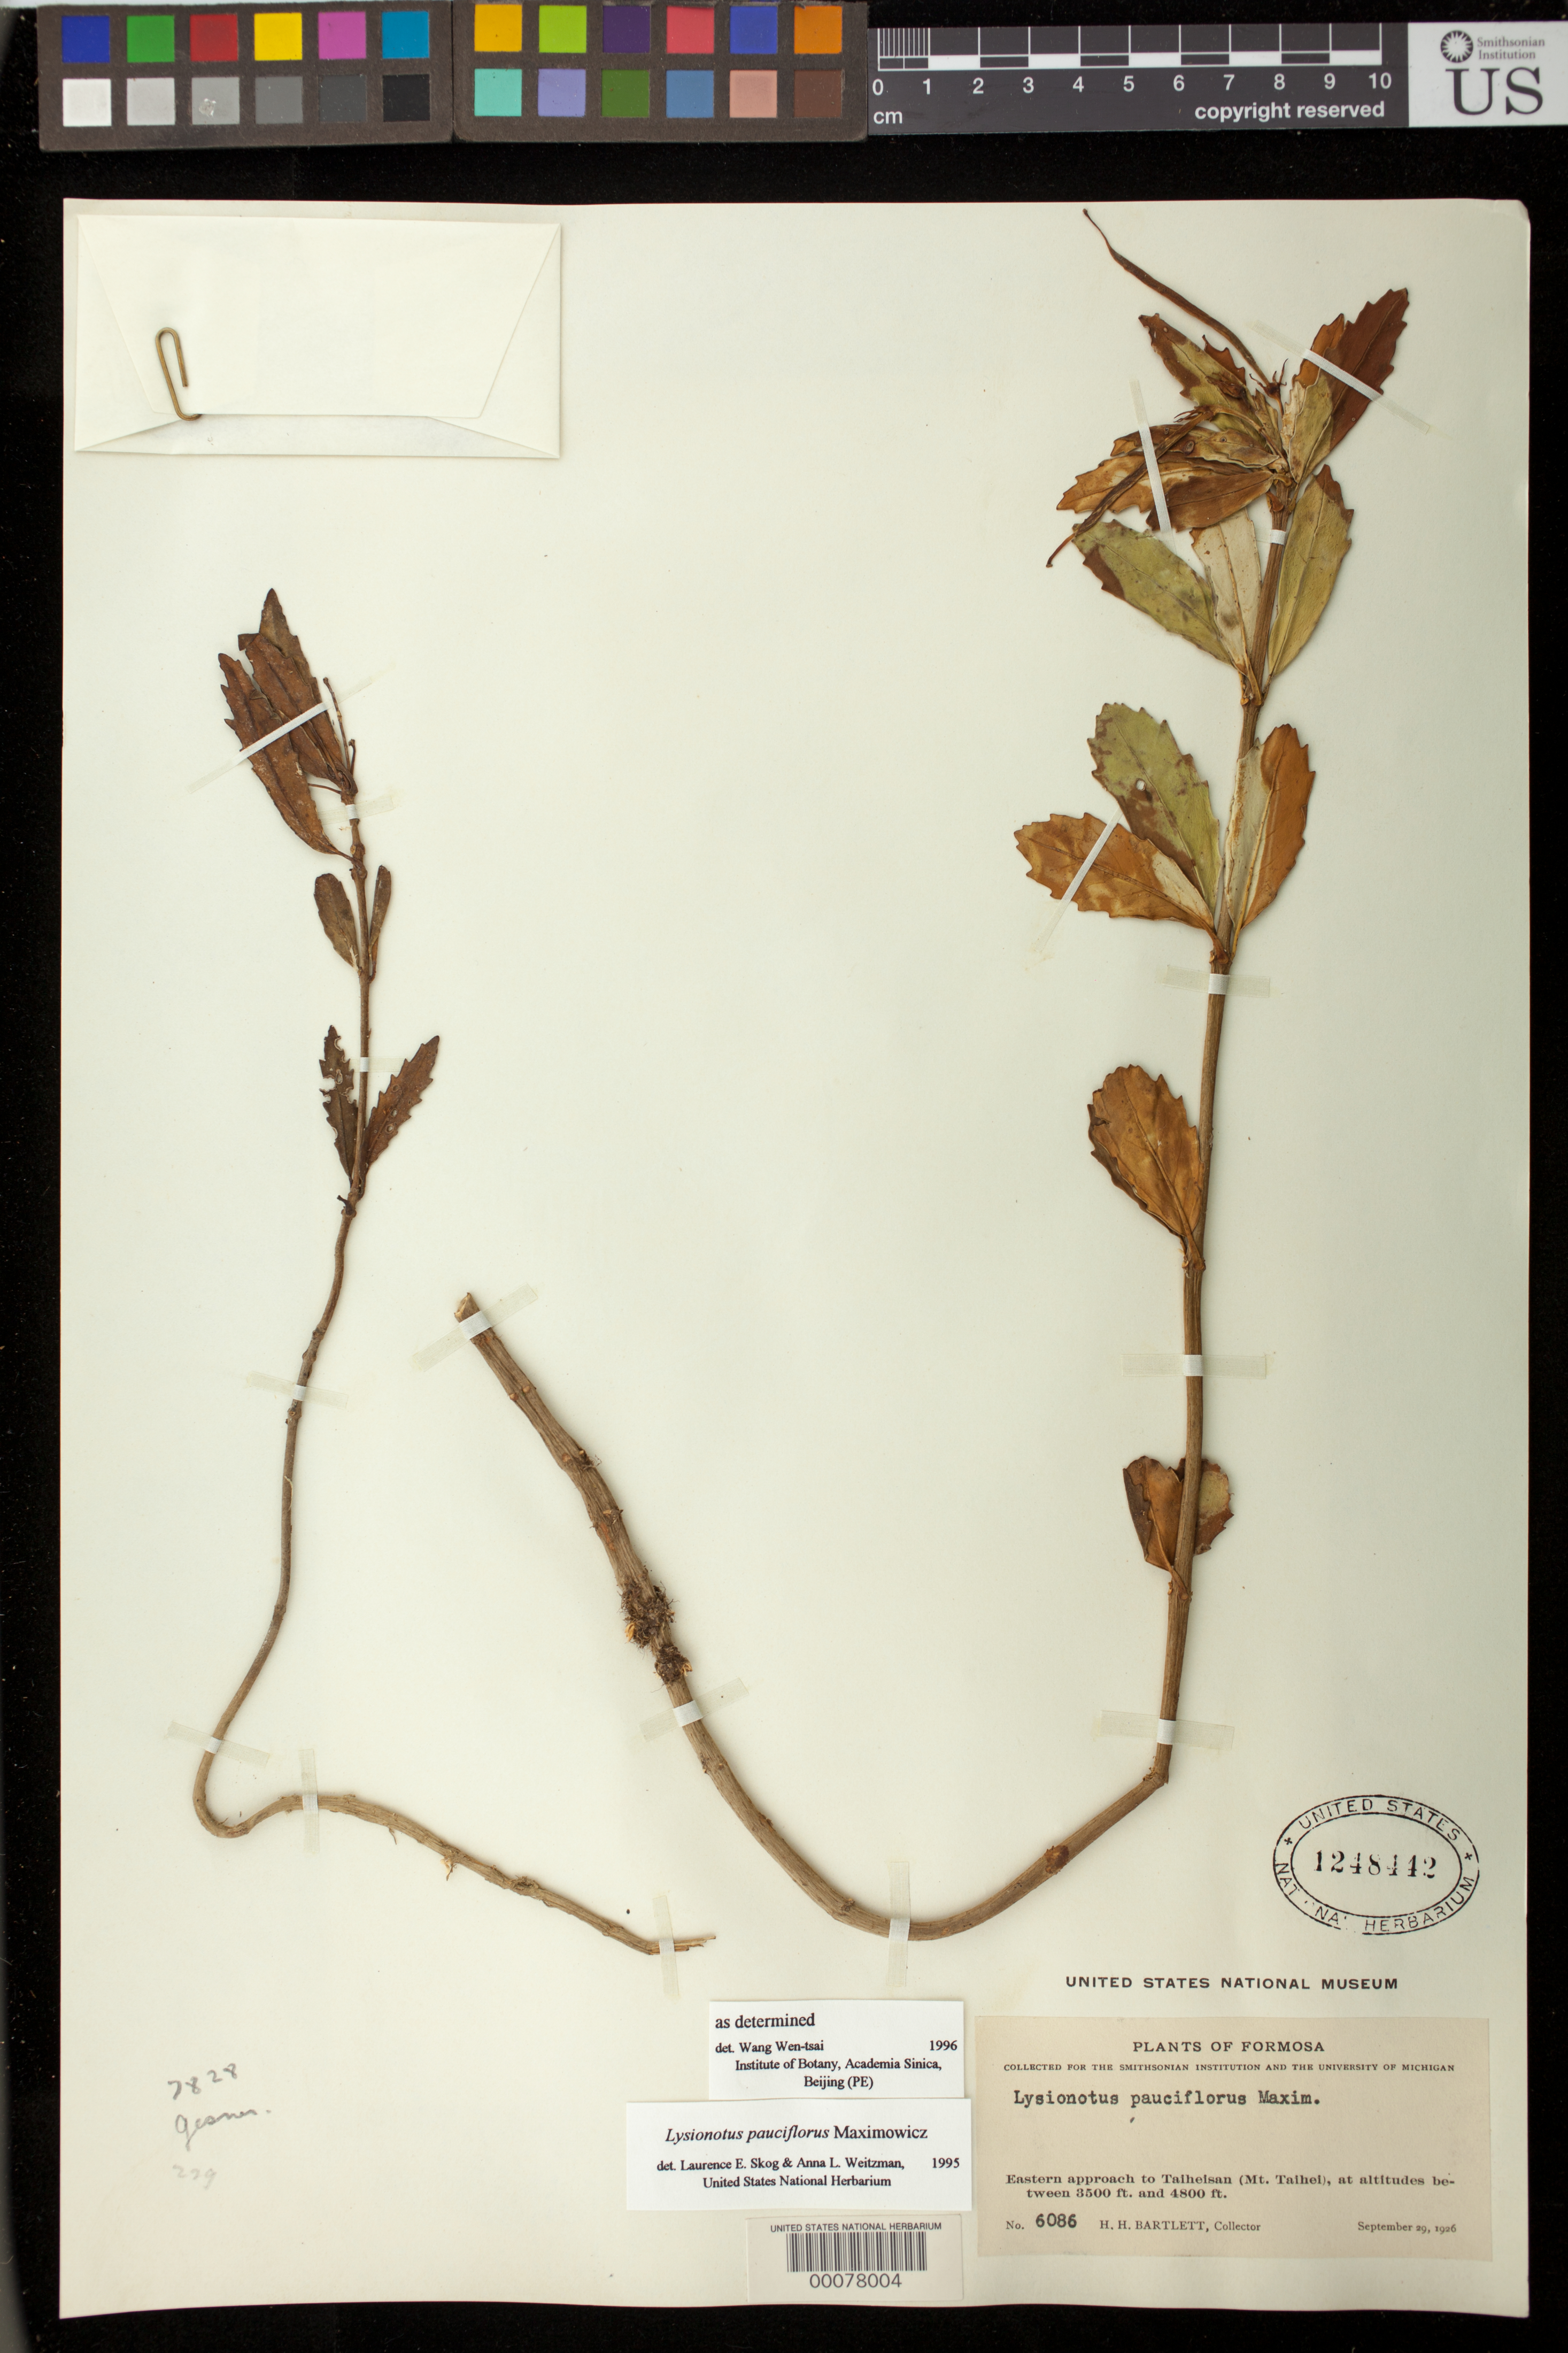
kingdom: Plantae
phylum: Tracheophyta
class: Magnoliopsida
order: Lamiales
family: Gesneriaceae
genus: Lysionotus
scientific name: Lysionotus pauciflorus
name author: Maxim.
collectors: H. H. Bartlett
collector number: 6086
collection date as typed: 29 Sep 1926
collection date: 1926-09-29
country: Taiwan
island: Taiwan [Formosa]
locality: Eastern approach to taiheisan (mt taihei)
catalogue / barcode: US 1248442